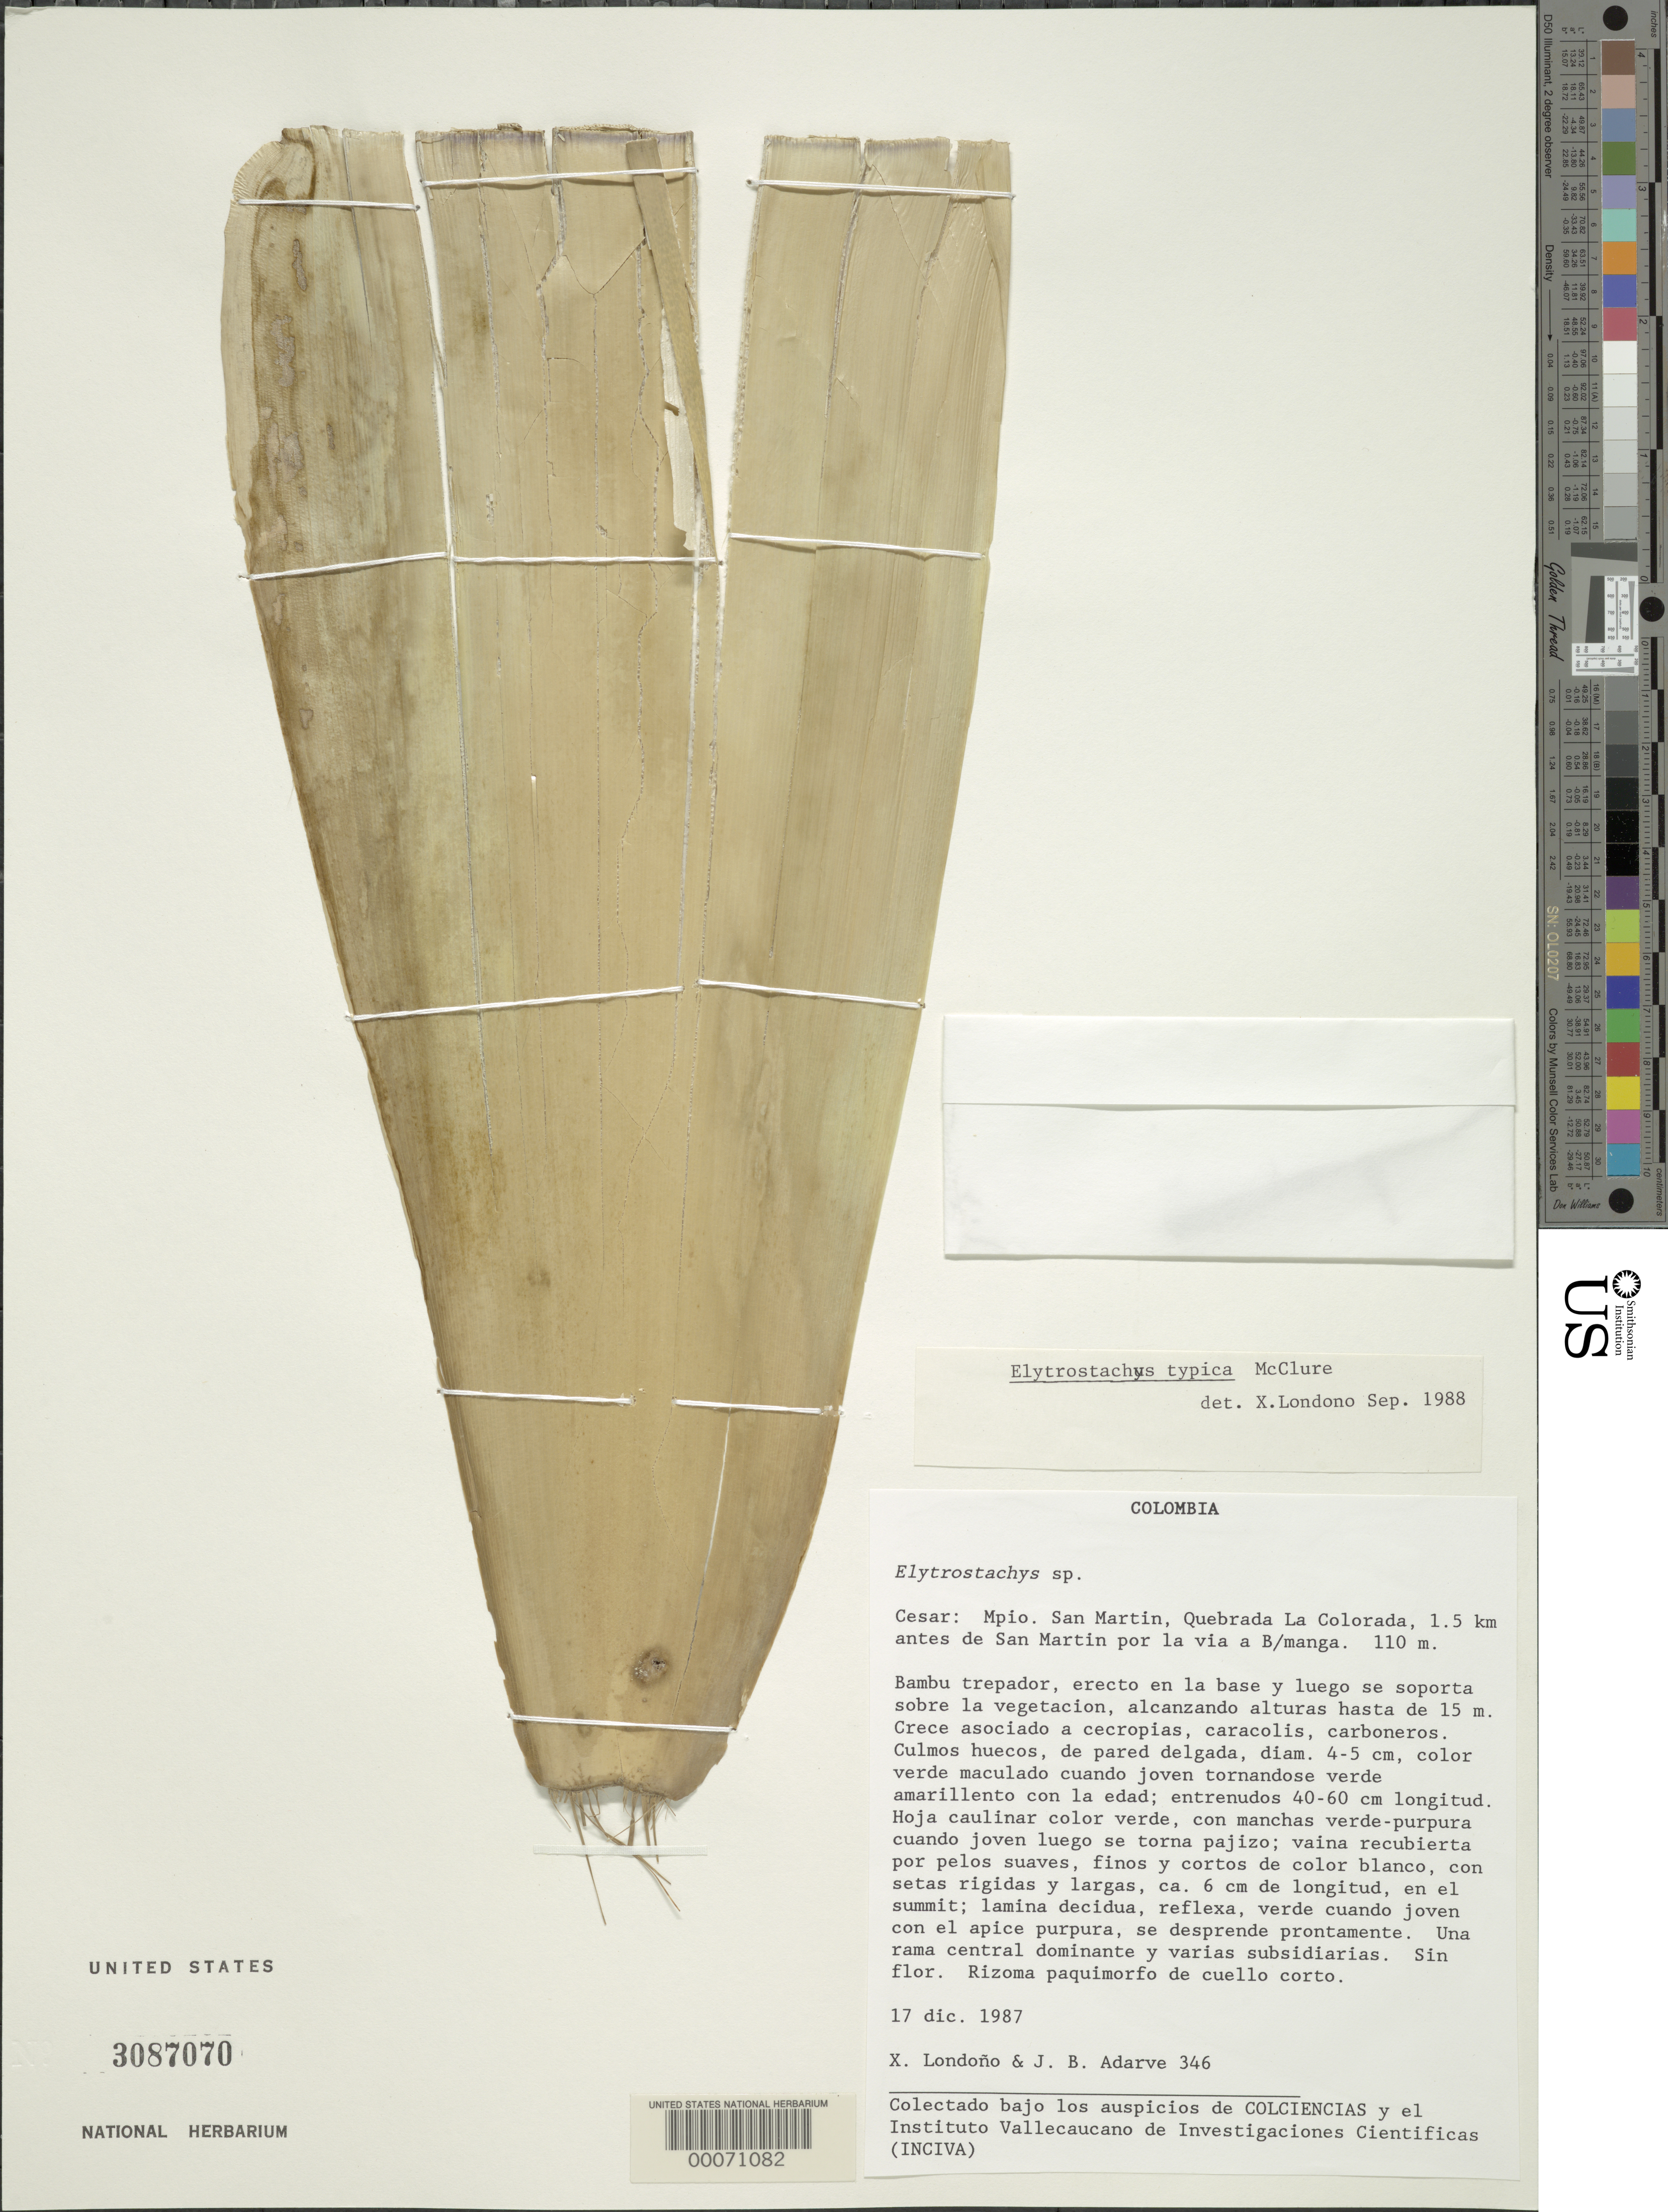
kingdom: Plantae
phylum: Tracheophyta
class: Liliopsida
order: Poales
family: Poaceae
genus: Elytrostachys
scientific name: Elytrostachys typica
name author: McClure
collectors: X. Londoño & J. B. Adarve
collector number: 346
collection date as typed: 17 Dec 1987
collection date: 1987-12-17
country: Colombia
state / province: César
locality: San Martin Mun. (?), la Colorado stream, 1.5 km of San Martin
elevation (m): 110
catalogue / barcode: US 3087070